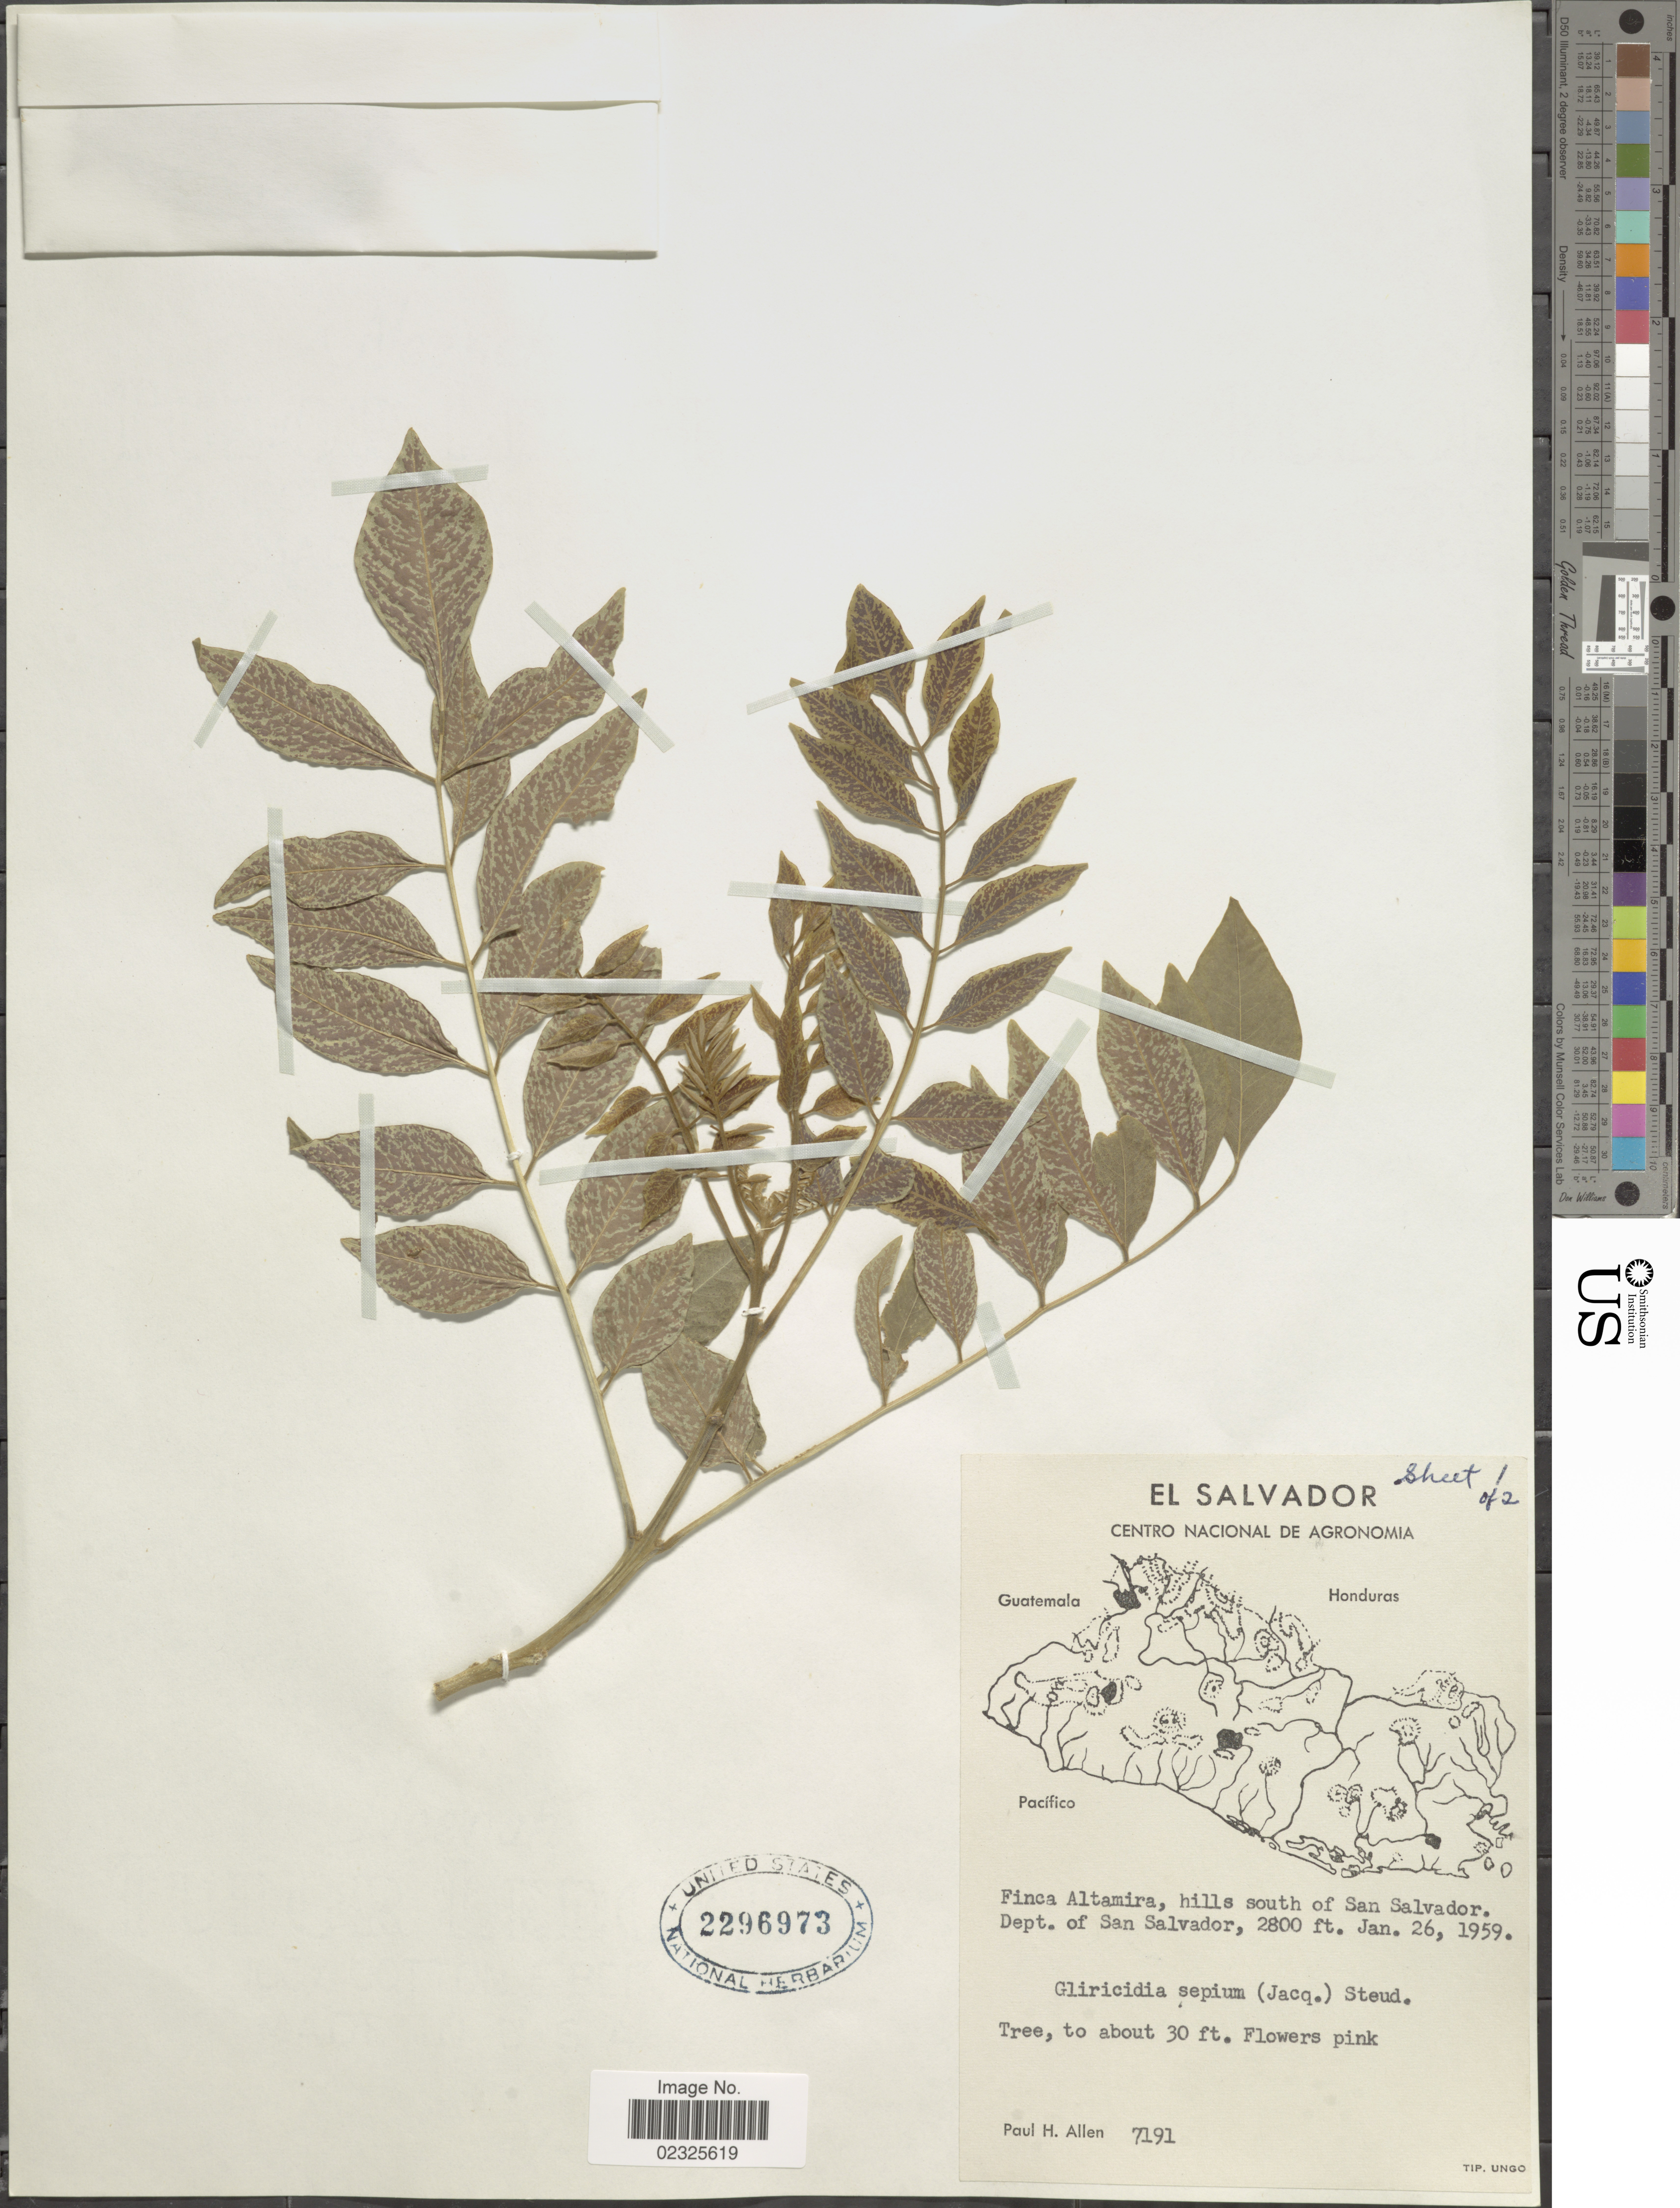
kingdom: Plantae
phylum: Tracheophyta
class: Magnoliopsida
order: Fabales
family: Fabaceae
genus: Gliricidia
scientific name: Gliricidia sepium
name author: (Jacq.) Kunth ex Walp.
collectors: P. H. Allen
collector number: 7191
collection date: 1959-01-26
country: El Salvador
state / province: San Salvador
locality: Finca Altamira, hills south of San Salvador, Centra Nacional de Agronomia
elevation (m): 853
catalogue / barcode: US 2296973